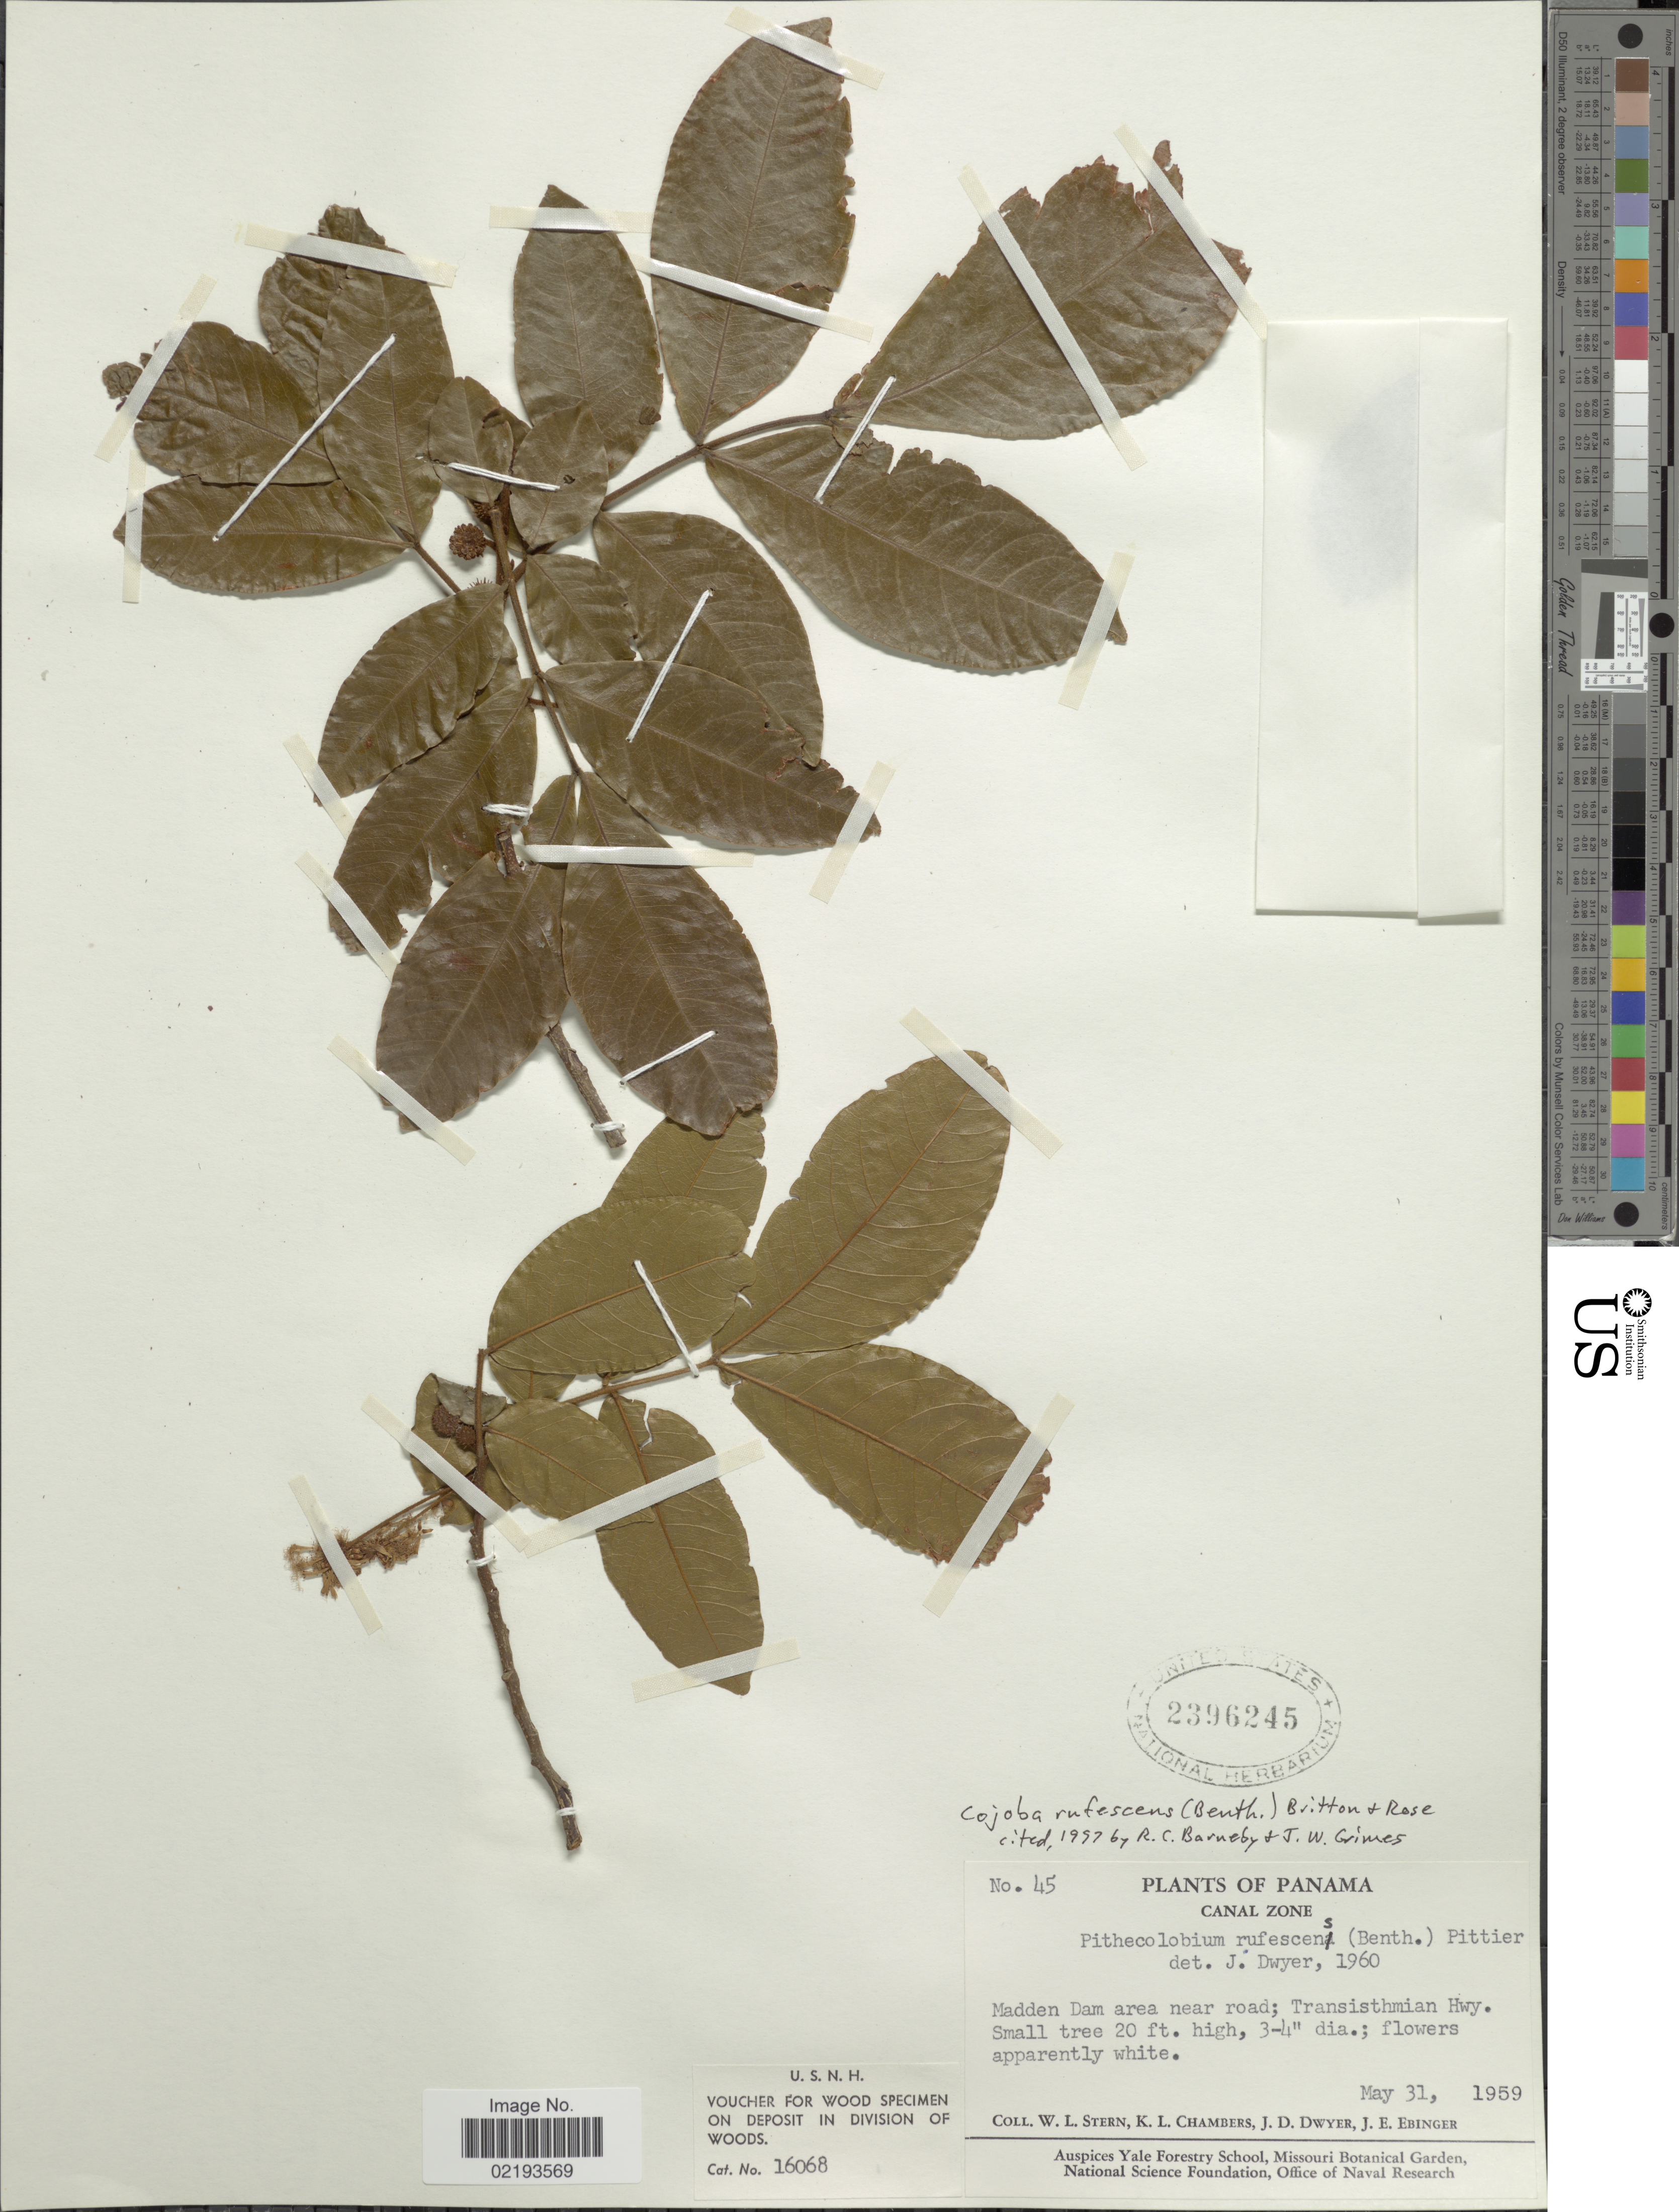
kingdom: Plantae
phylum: Tracheophyta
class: Magnoliopsida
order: Fabales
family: Fabaceae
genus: Cojoba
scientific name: Cojoba rufescens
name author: (Benth.) Britton & Rose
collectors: W. L. Stern, K. Chambers, J. D. Dwyer & J. Ebinger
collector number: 45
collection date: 1959-05-31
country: Panama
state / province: Colón / Panamá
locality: Madden Dam area near road; TRansisthmian Hwy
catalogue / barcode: US 2396245